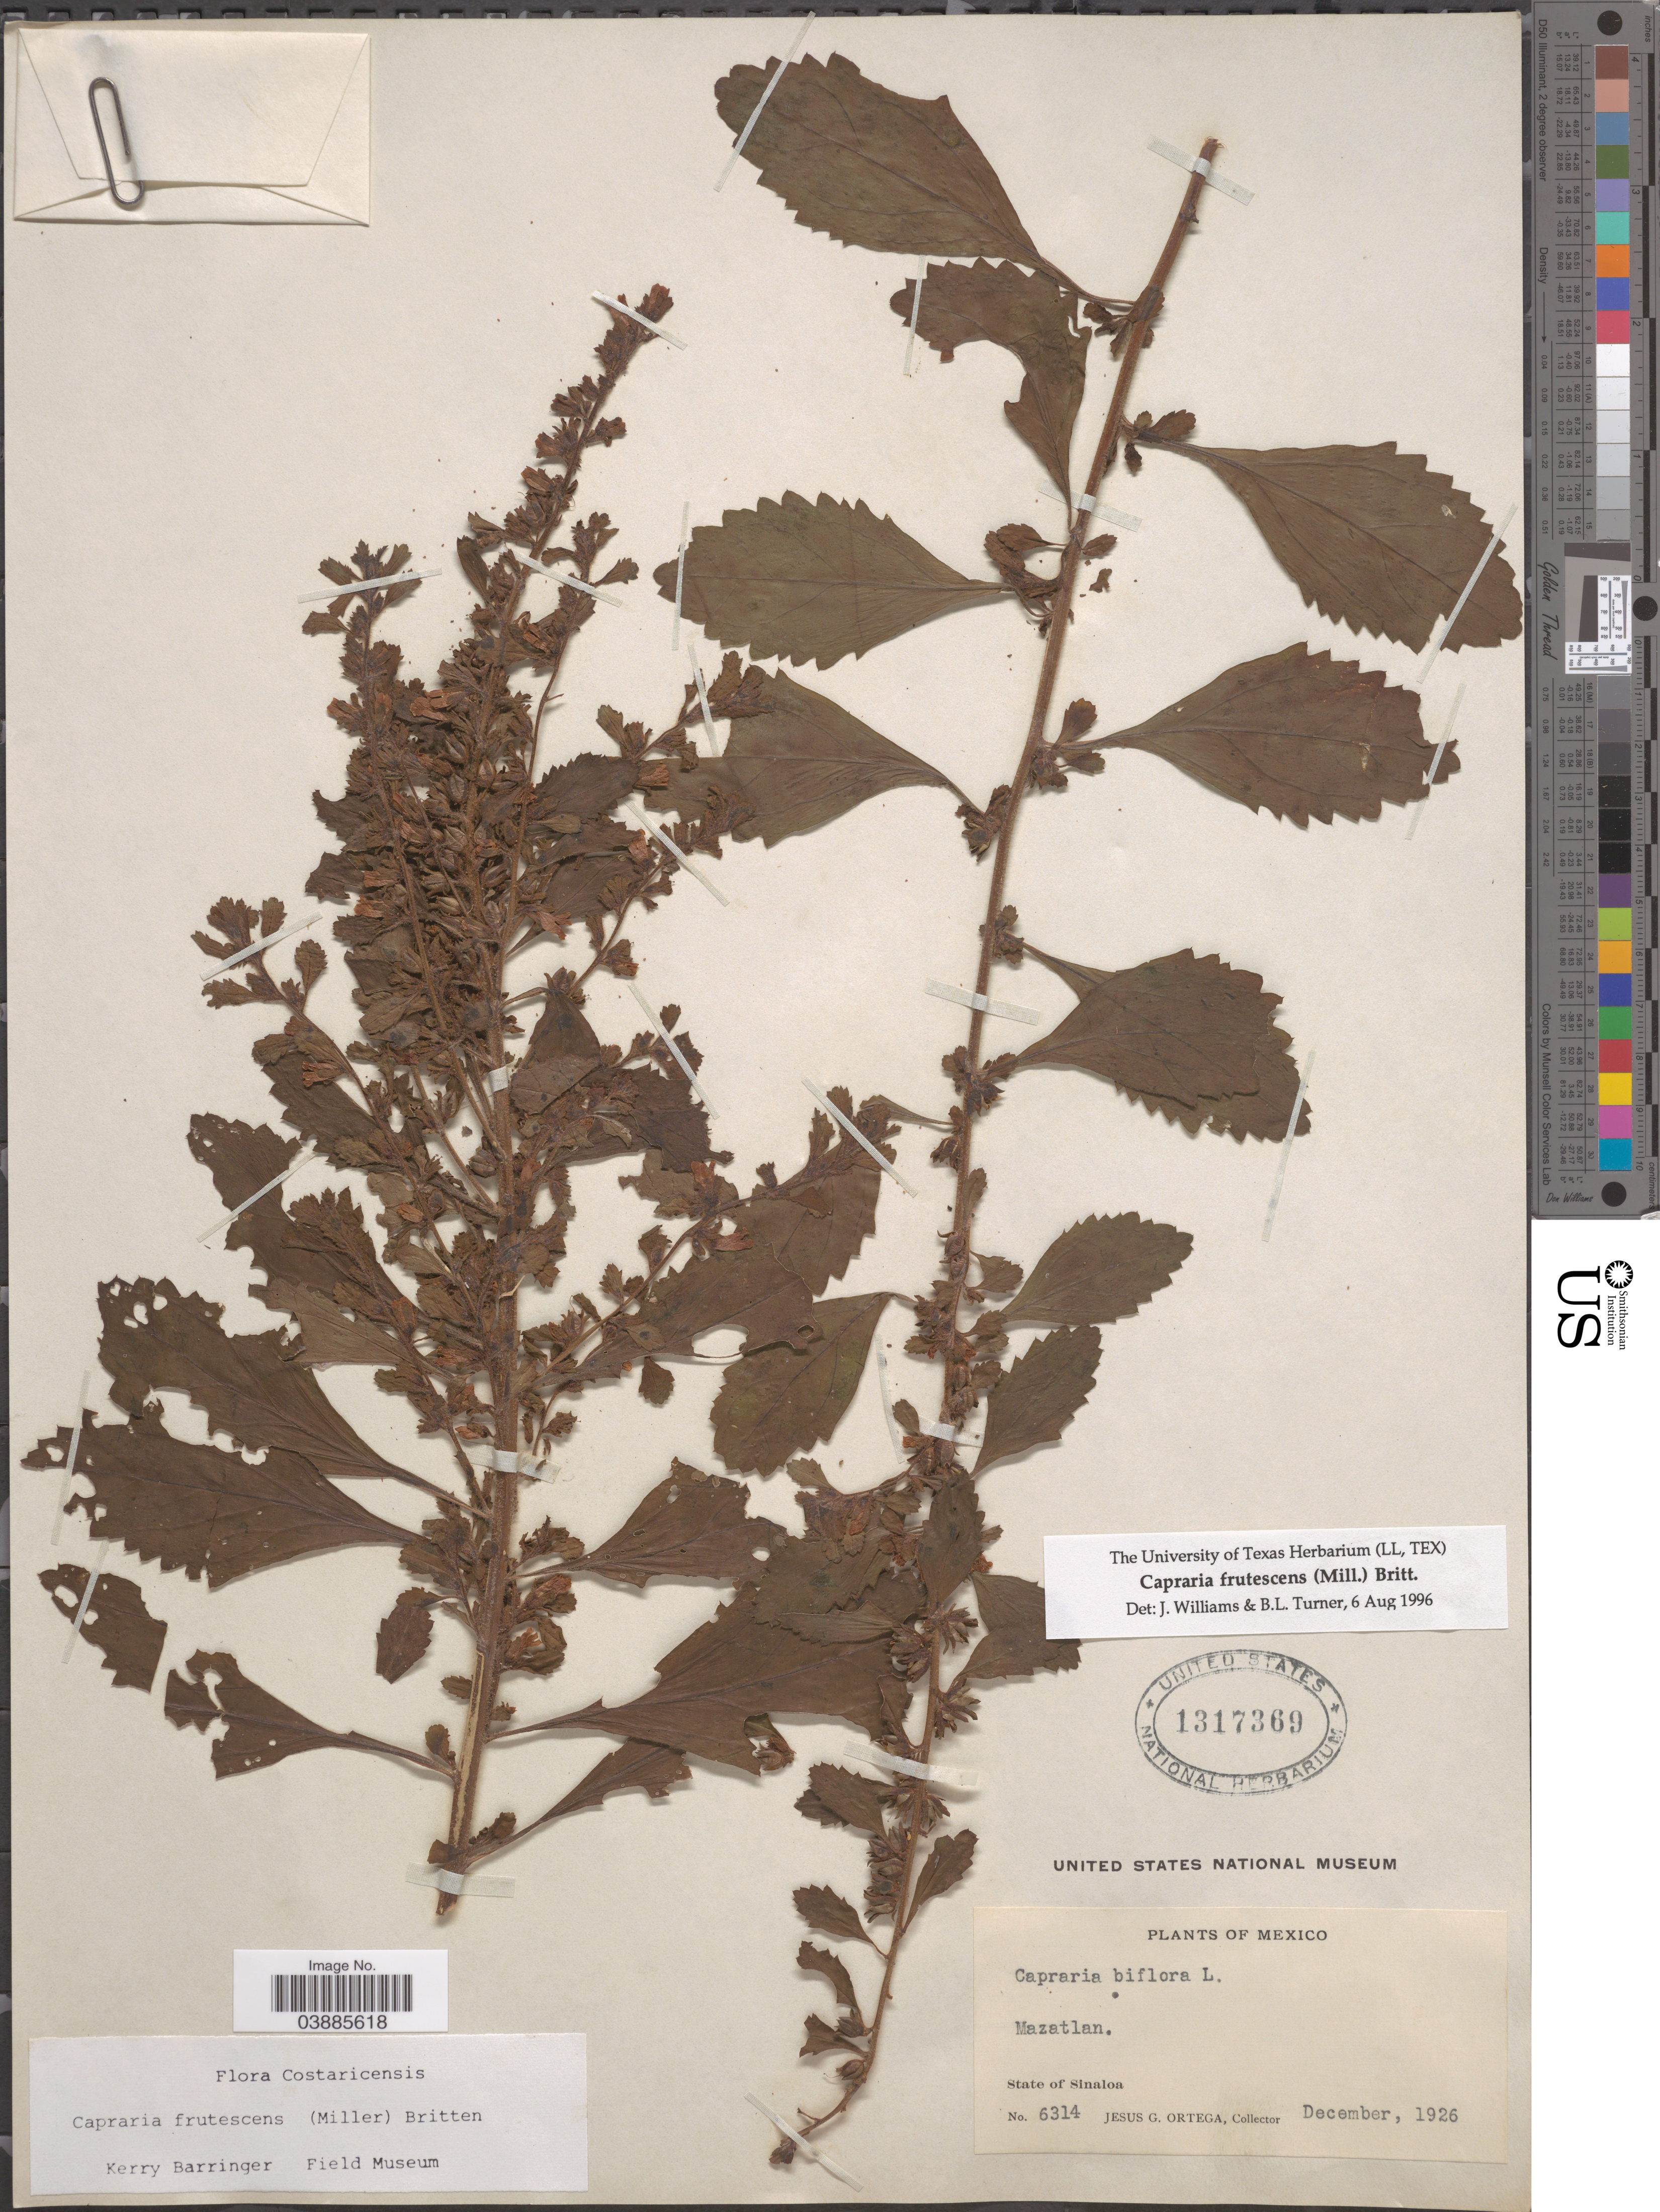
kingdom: Plantae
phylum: Tracheophyta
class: Magnoliopsida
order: Lamiales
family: Scrophulariaceae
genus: Capraria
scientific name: Capraria frutescens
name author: (Mill.) Britton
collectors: J. Ortega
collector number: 6314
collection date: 1926-12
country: Mexico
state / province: Sinaloa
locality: Mazatlan.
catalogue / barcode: US 1317369